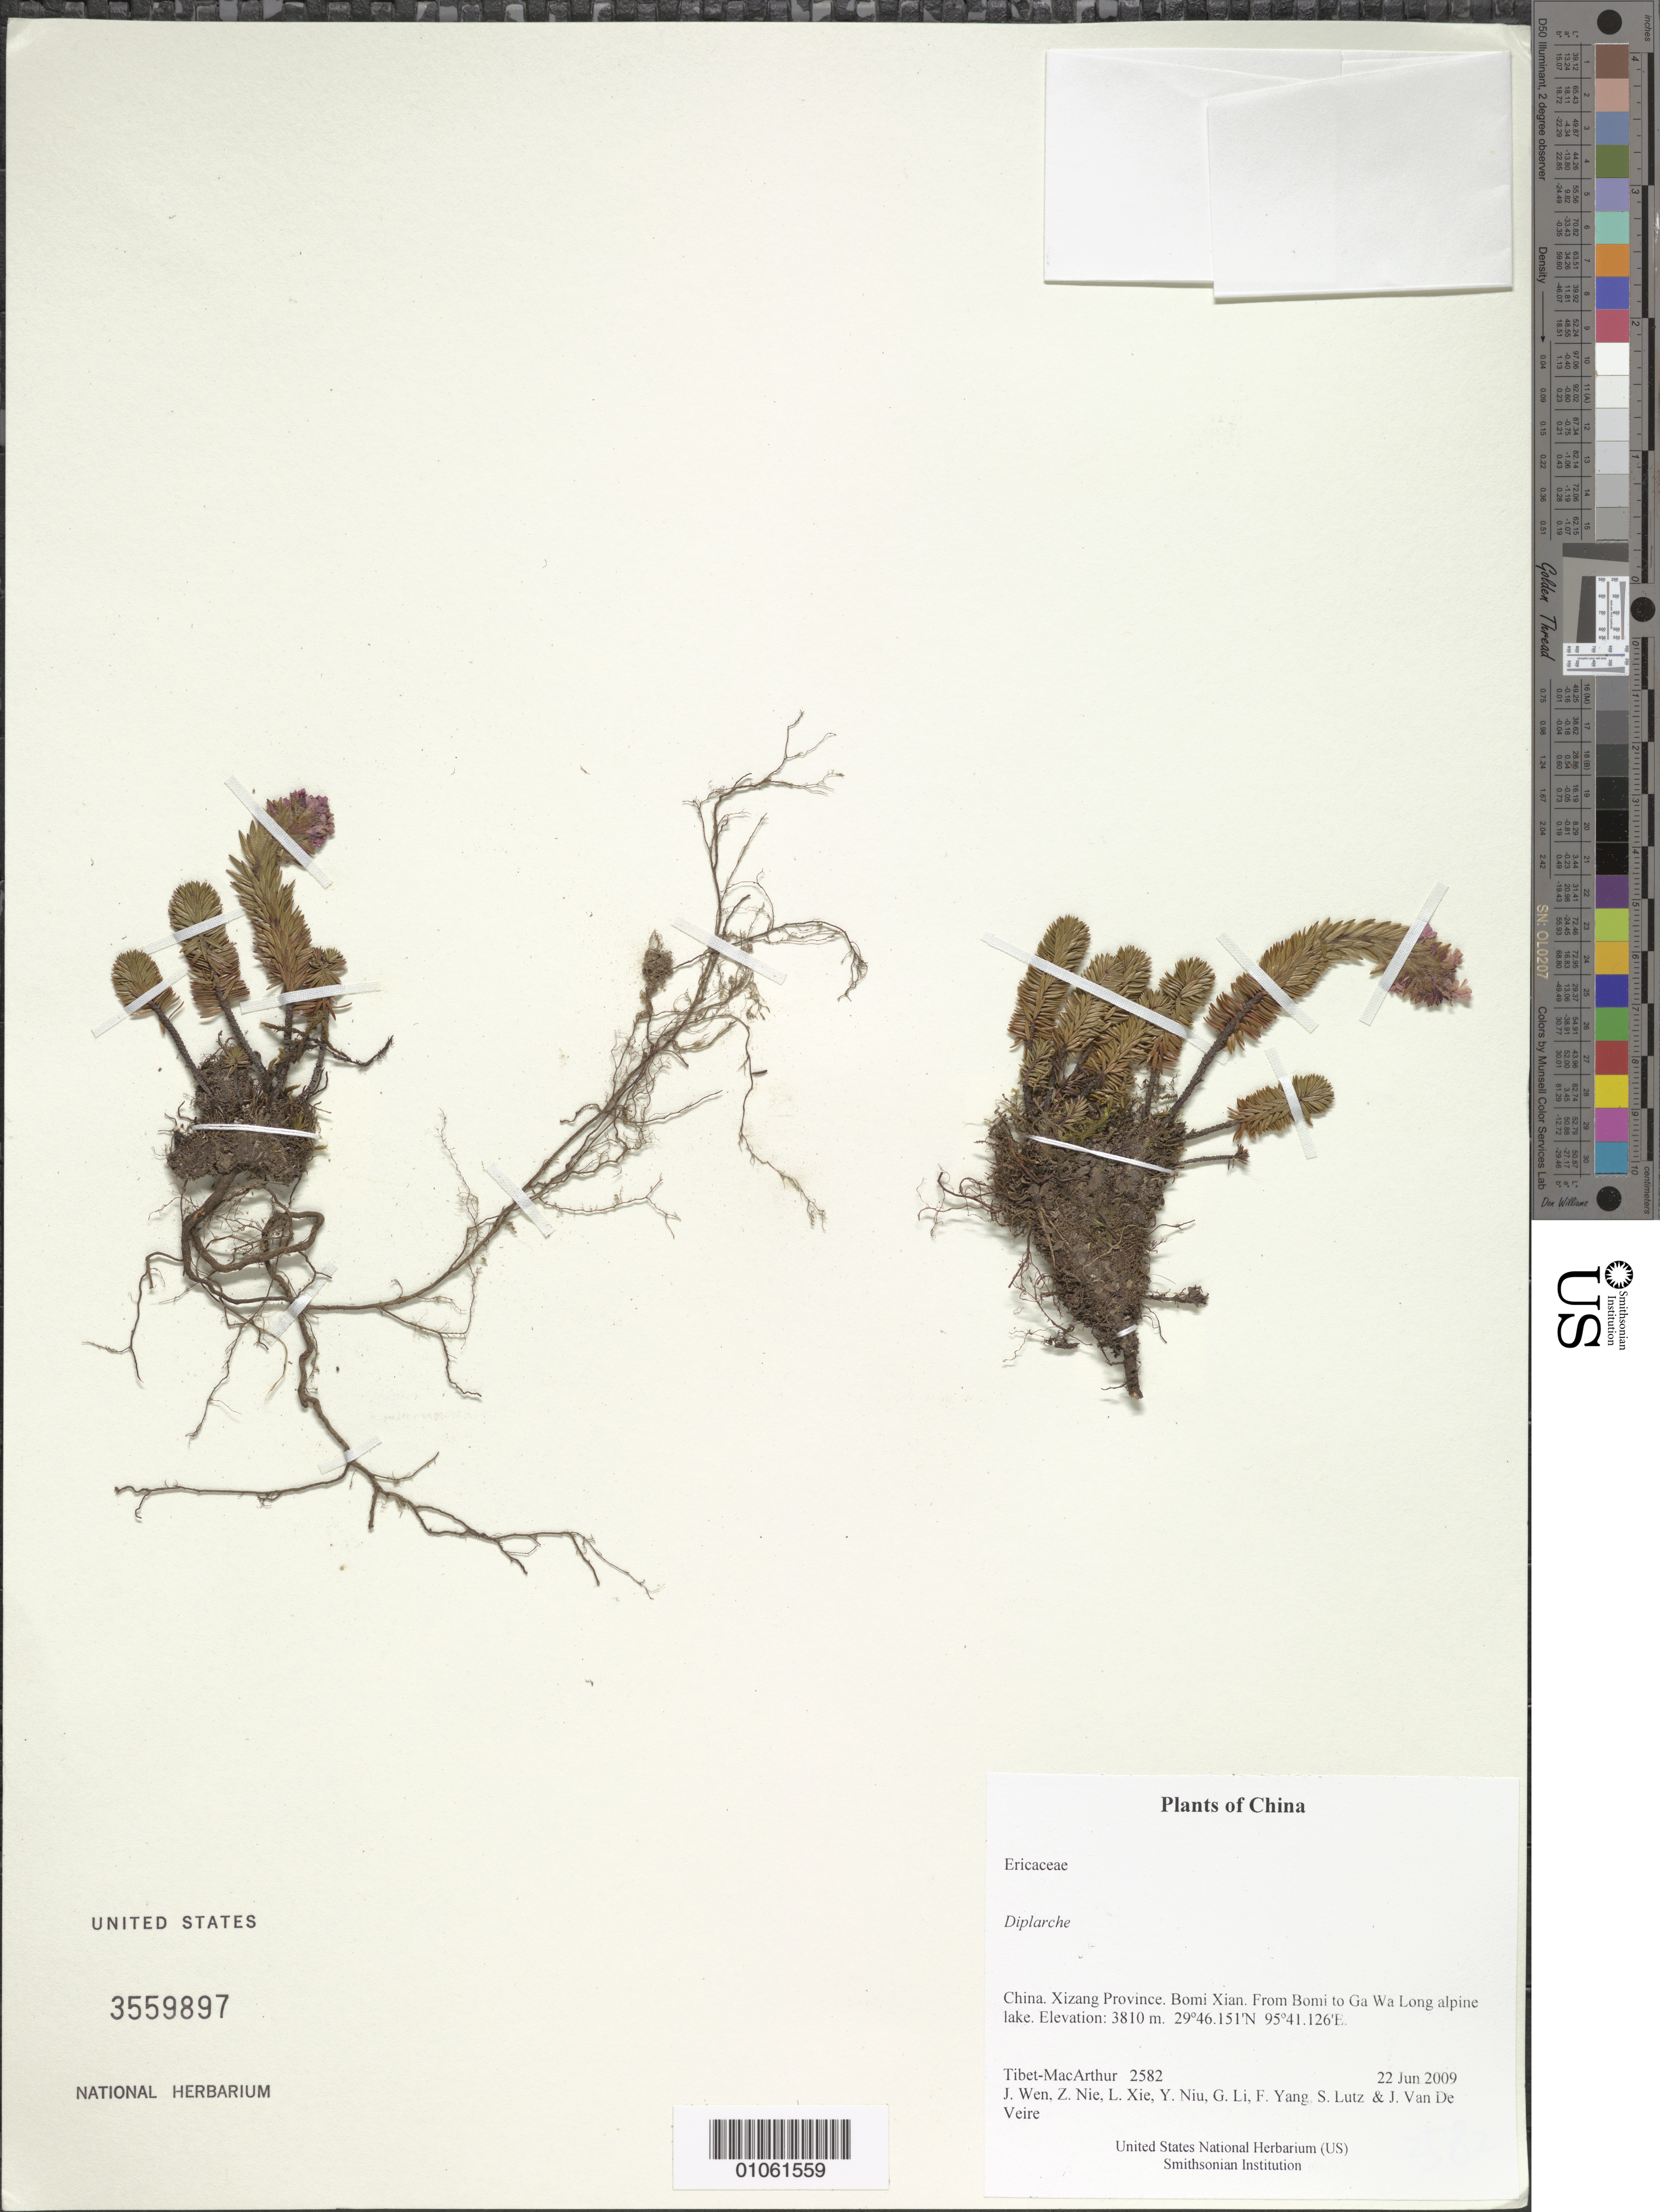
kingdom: Plantae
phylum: Tracheophyta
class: Magnoliopsida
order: Ericales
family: Ericaceae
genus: Diplarche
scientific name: Diplarche sp.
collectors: Tibet-MacArthur, J. Wen, Z. Nie, L. Xie, Y. Niu, G. Li, F. Yang, S. Lutz & J. Van De Veire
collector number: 2582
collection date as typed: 22 Jun 2009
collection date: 2009-06-22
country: China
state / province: Xizang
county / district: Bomi Xian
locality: From Bomi to Ga Wa Long alpine lake.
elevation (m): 3810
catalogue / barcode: US 3559897